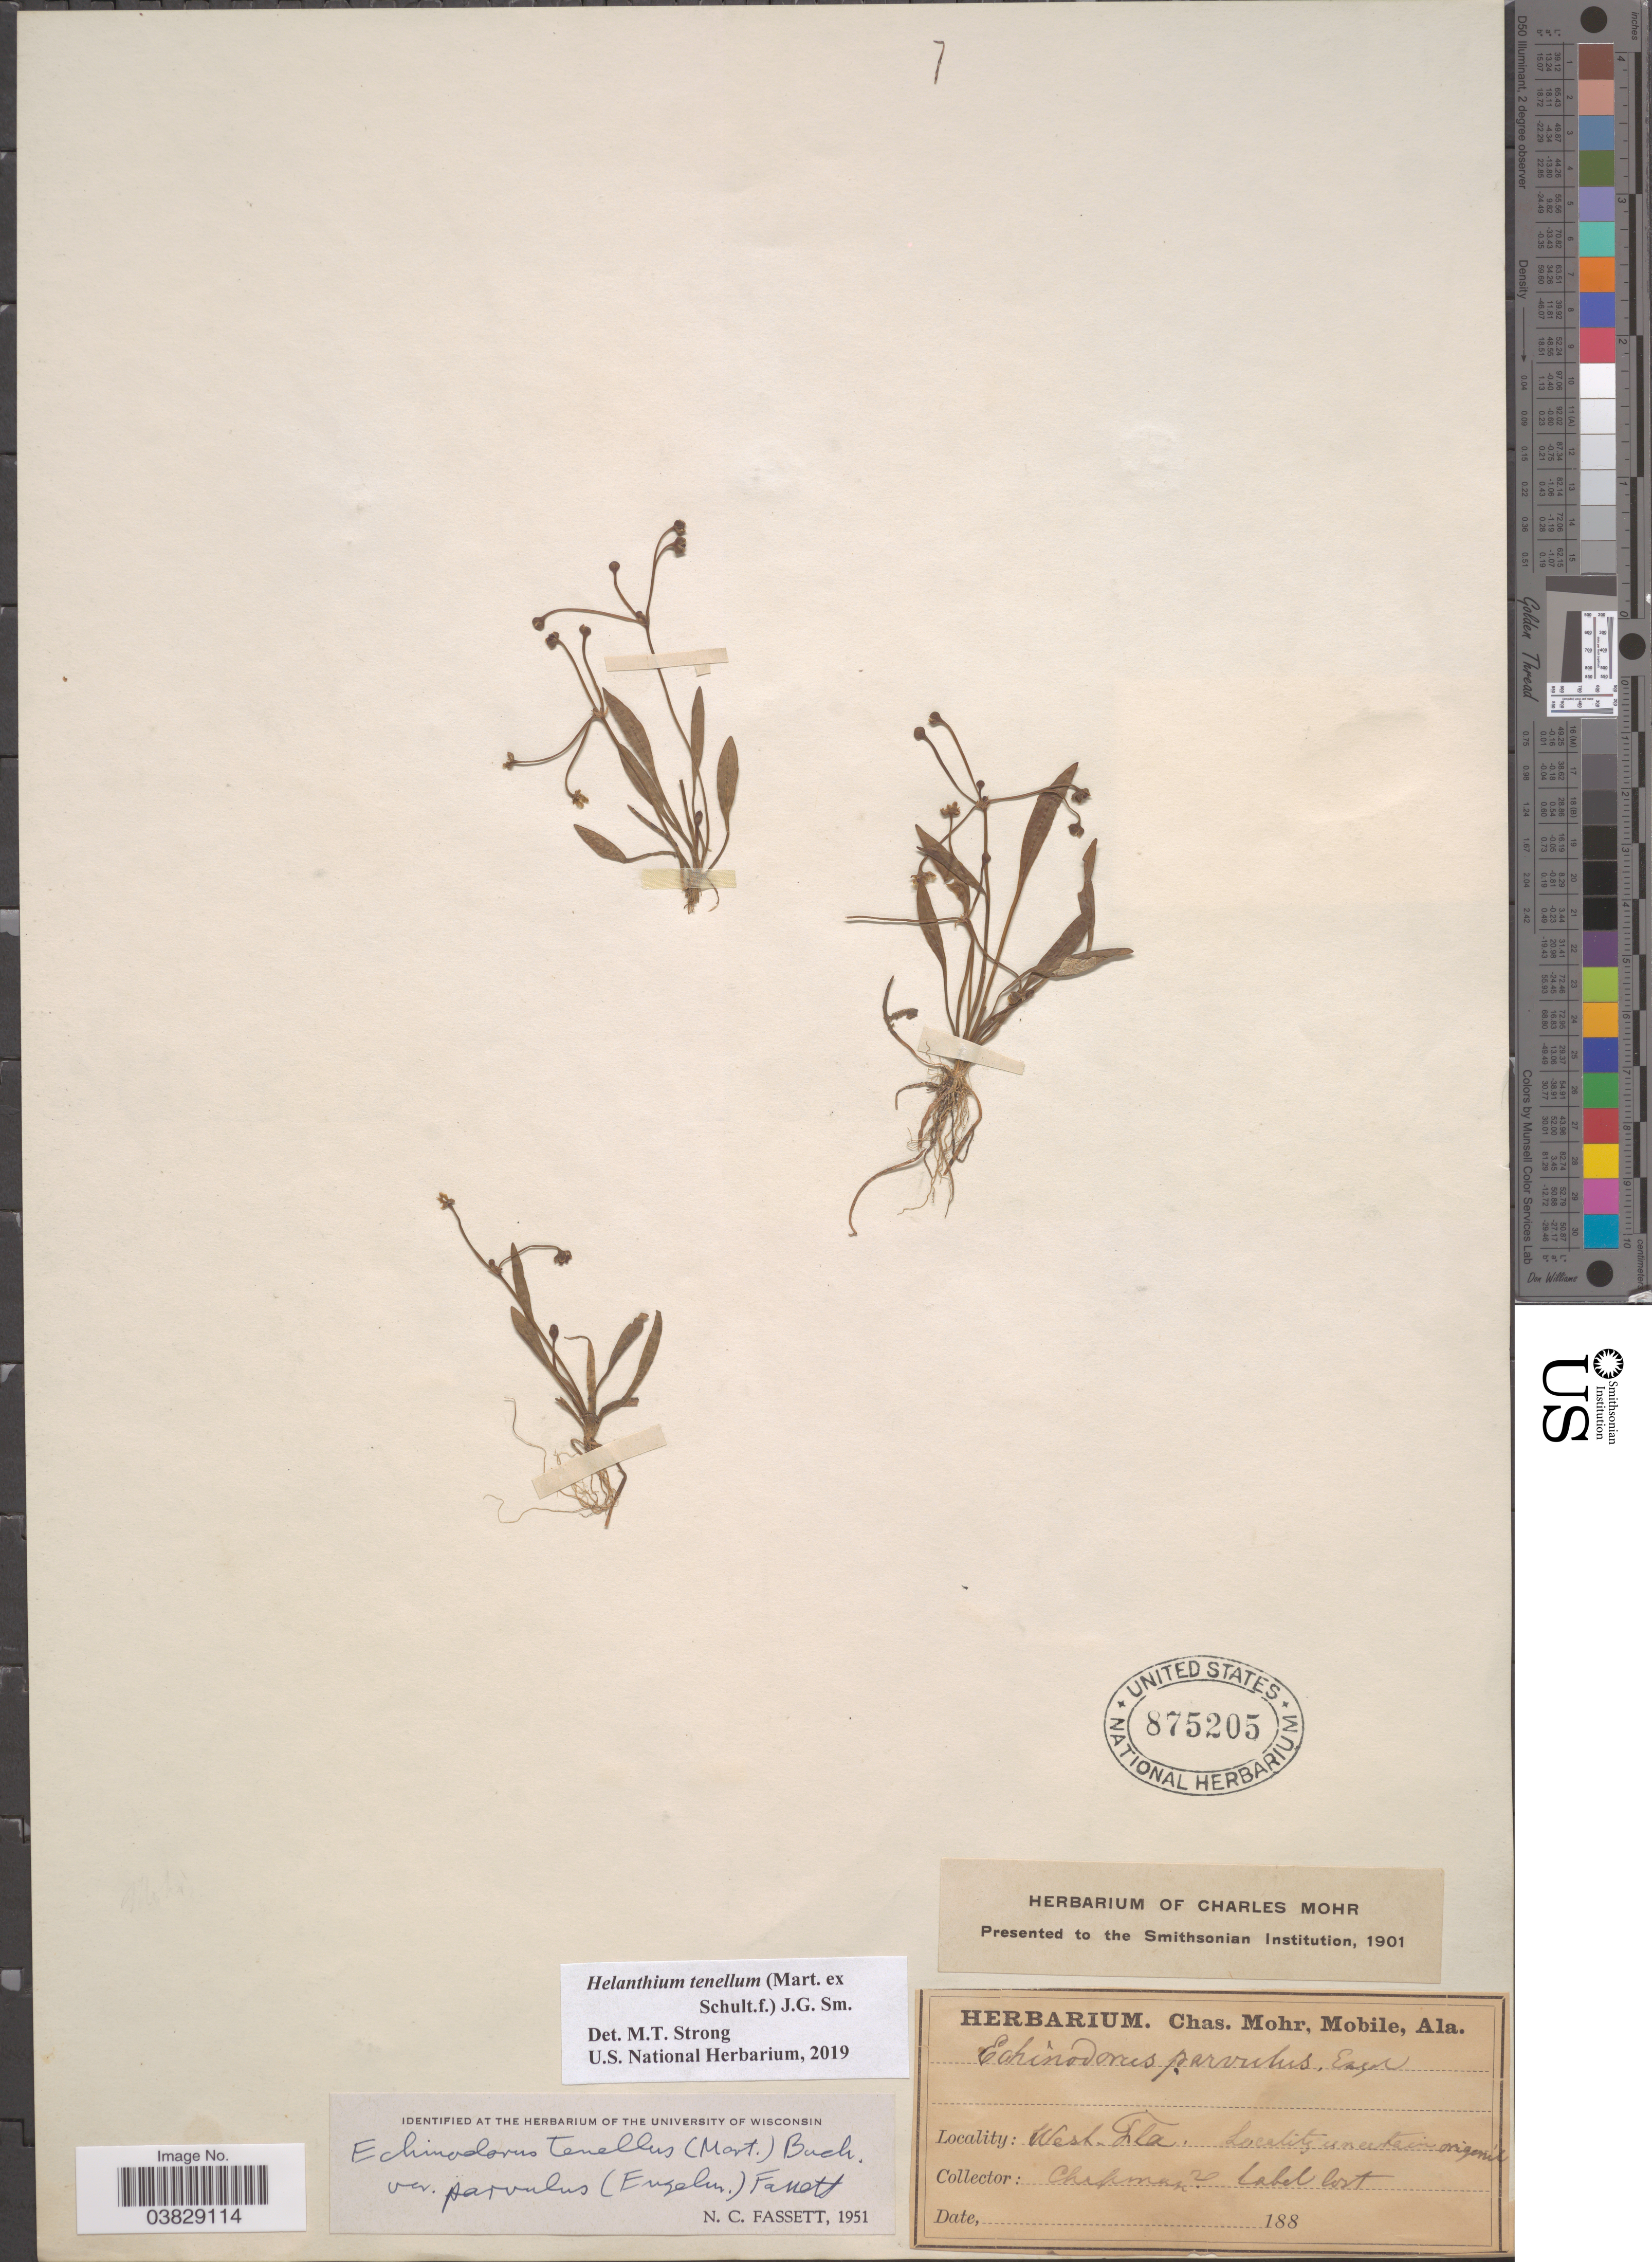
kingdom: Plantae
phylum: Tracheophyta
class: Liliopsida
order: Alismatales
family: Alismataceae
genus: Helanthium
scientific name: Helanthium tenellum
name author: (Mart. ex Schult. f.) J.G. Sm.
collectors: A. Chapman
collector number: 20?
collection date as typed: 188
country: United States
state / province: Florida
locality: West-Fla.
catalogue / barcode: US 875205